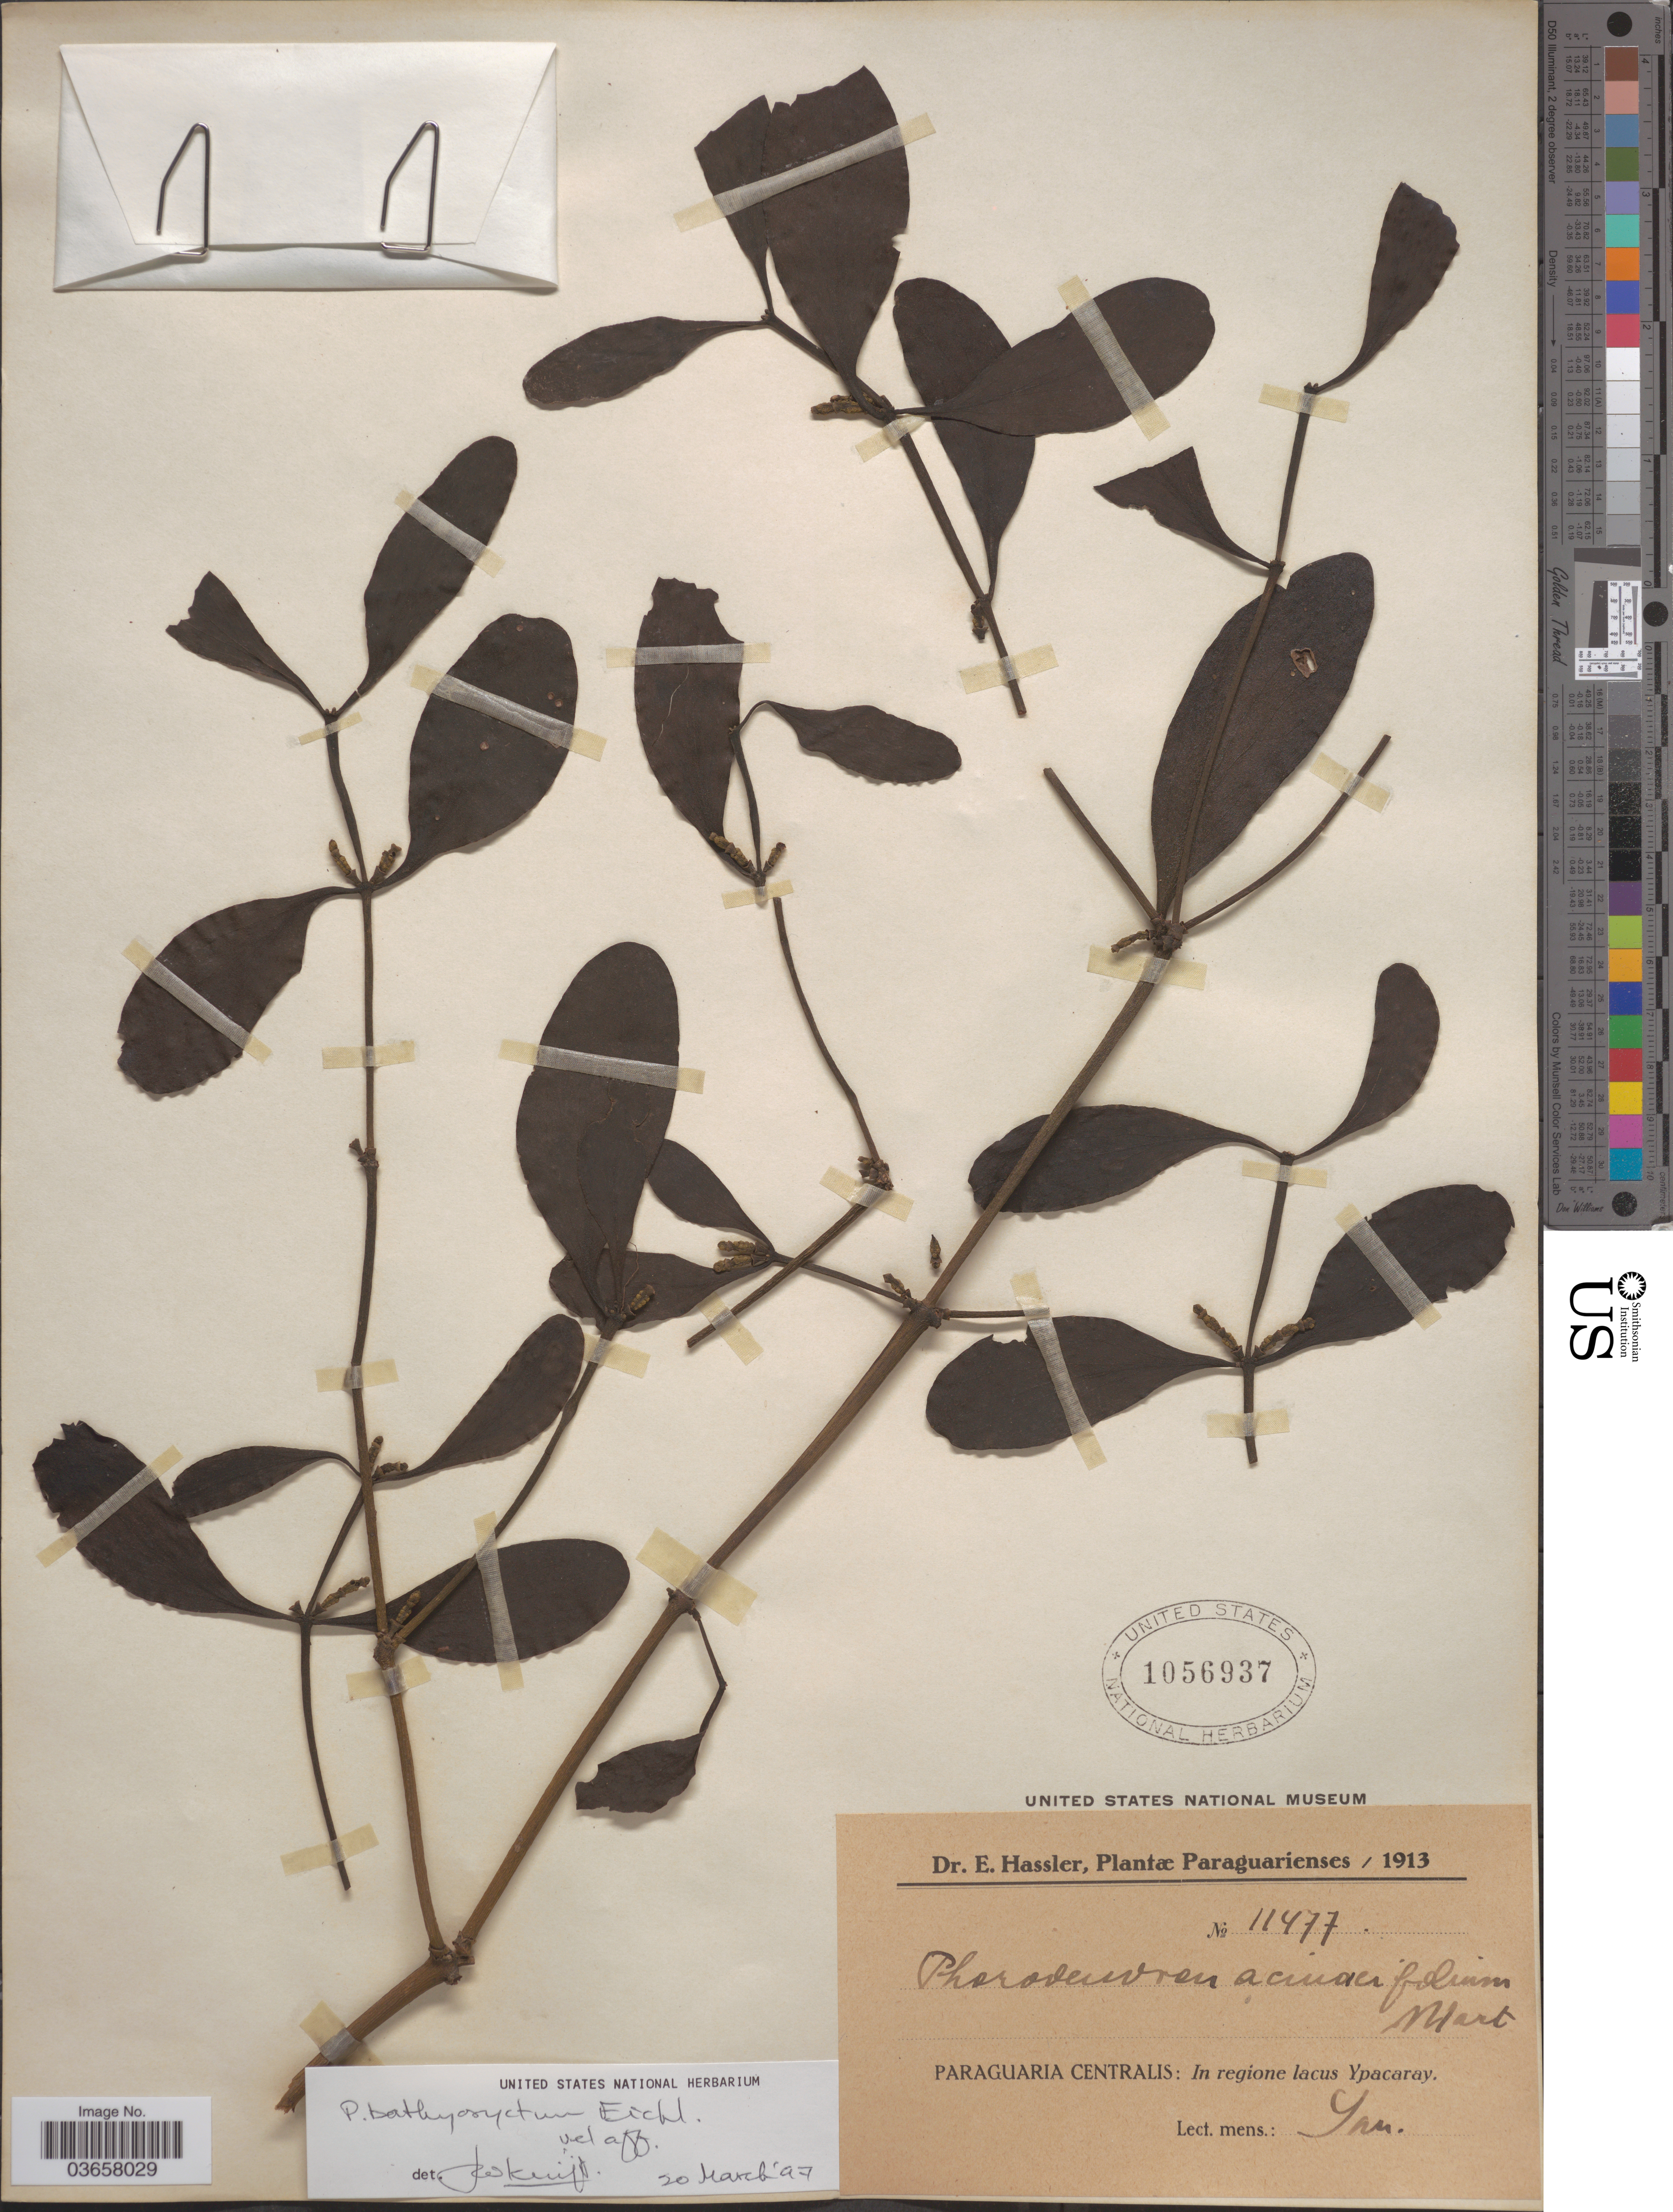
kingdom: Plantae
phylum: Tracheophyta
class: Magnoliopsida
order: Santalales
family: Viscaceae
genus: Phoradendron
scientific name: Phoradendron bathyoryctorum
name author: Eichler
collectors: E. Hassler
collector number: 11477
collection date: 1913-01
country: Paraguay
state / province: Paraguari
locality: Paraguaria Centralis: In regione lacus Ypacaray.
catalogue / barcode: US 1056937